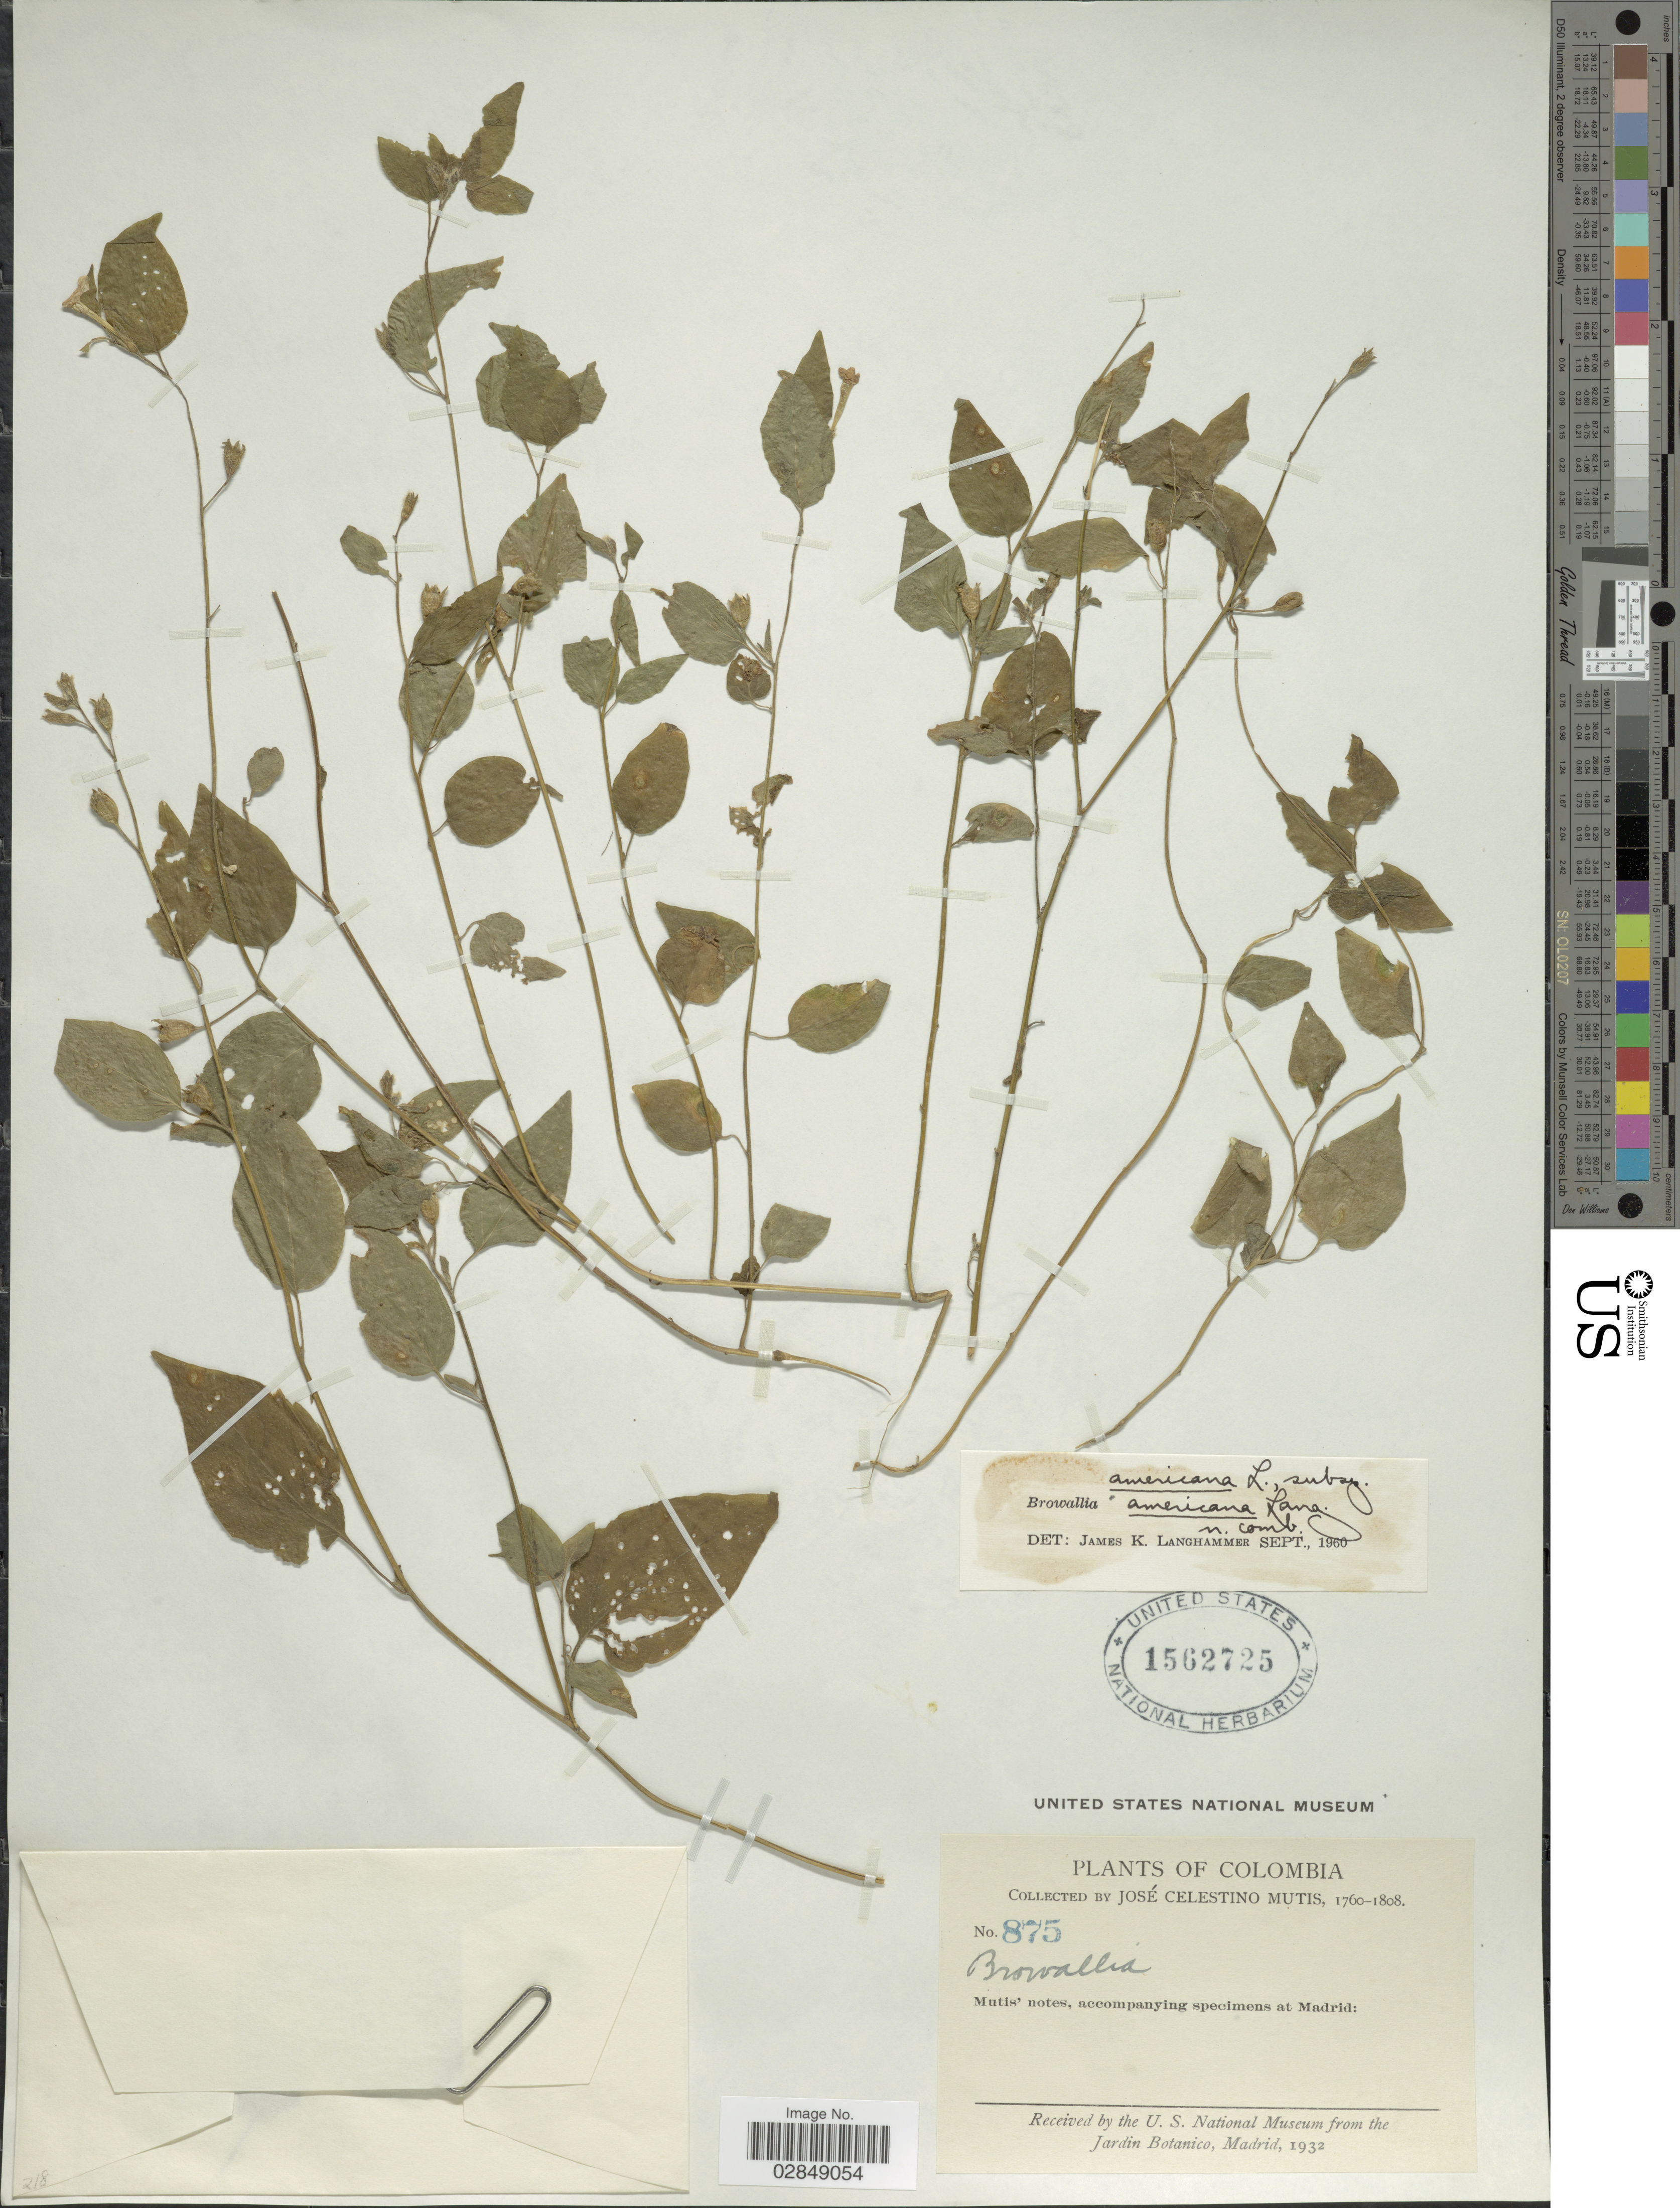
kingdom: Plantae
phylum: Tracheophyta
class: Magnoliopsida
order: Solanales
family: Solanaceae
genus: Browallia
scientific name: Browallia americana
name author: L.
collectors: J. C. B. Mutis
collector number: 875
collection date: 1760/1808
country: Colombia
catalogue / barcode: US 1562725